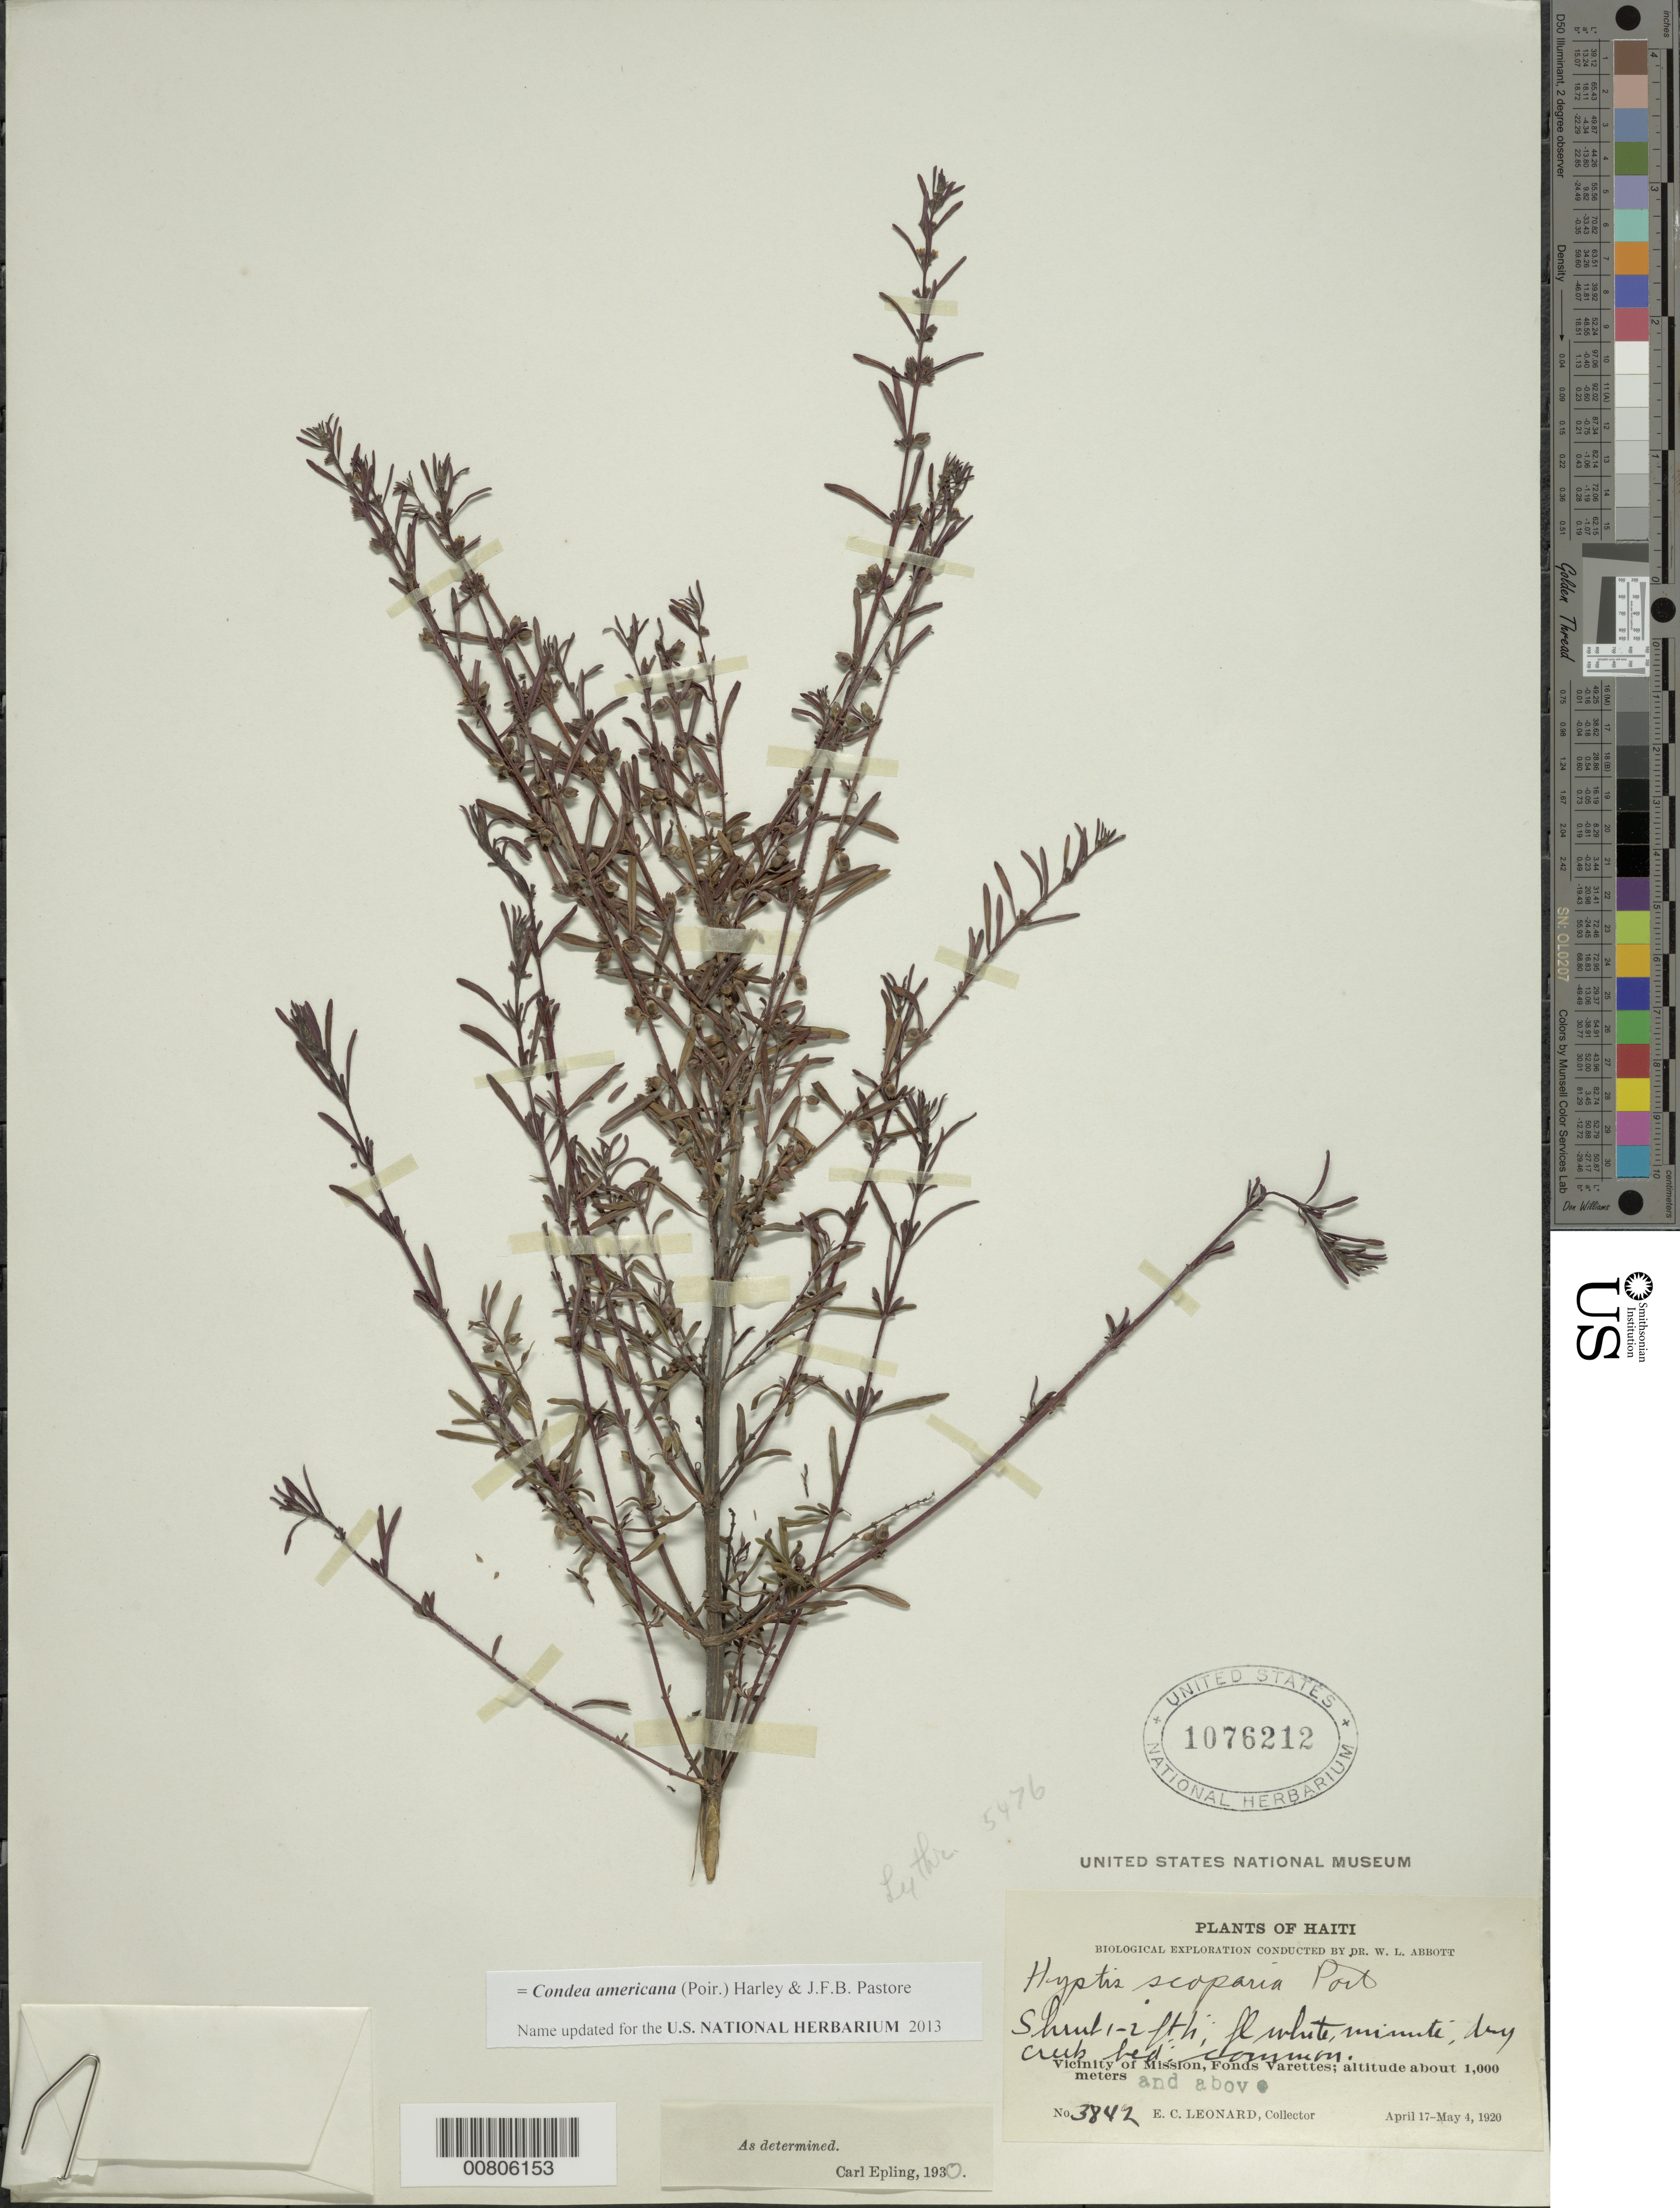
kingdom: Plantae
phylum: Tracheophyta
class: Magnoliopsida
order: Lamiales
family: Lamiaceae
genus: Condea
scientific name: Condea americana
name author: (Poir.) Harley & J.F.B. Pastore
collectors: E. C. Leonard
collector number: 3842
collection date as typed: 17 Apr 1920 to 04 May 1920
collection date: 1920-04-17/1920-05-04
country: Haiti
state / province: Ouest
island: Hispaniola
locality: Vicinity of Mission, Fond Verrettes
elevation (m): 1000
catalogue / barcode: US 1076212